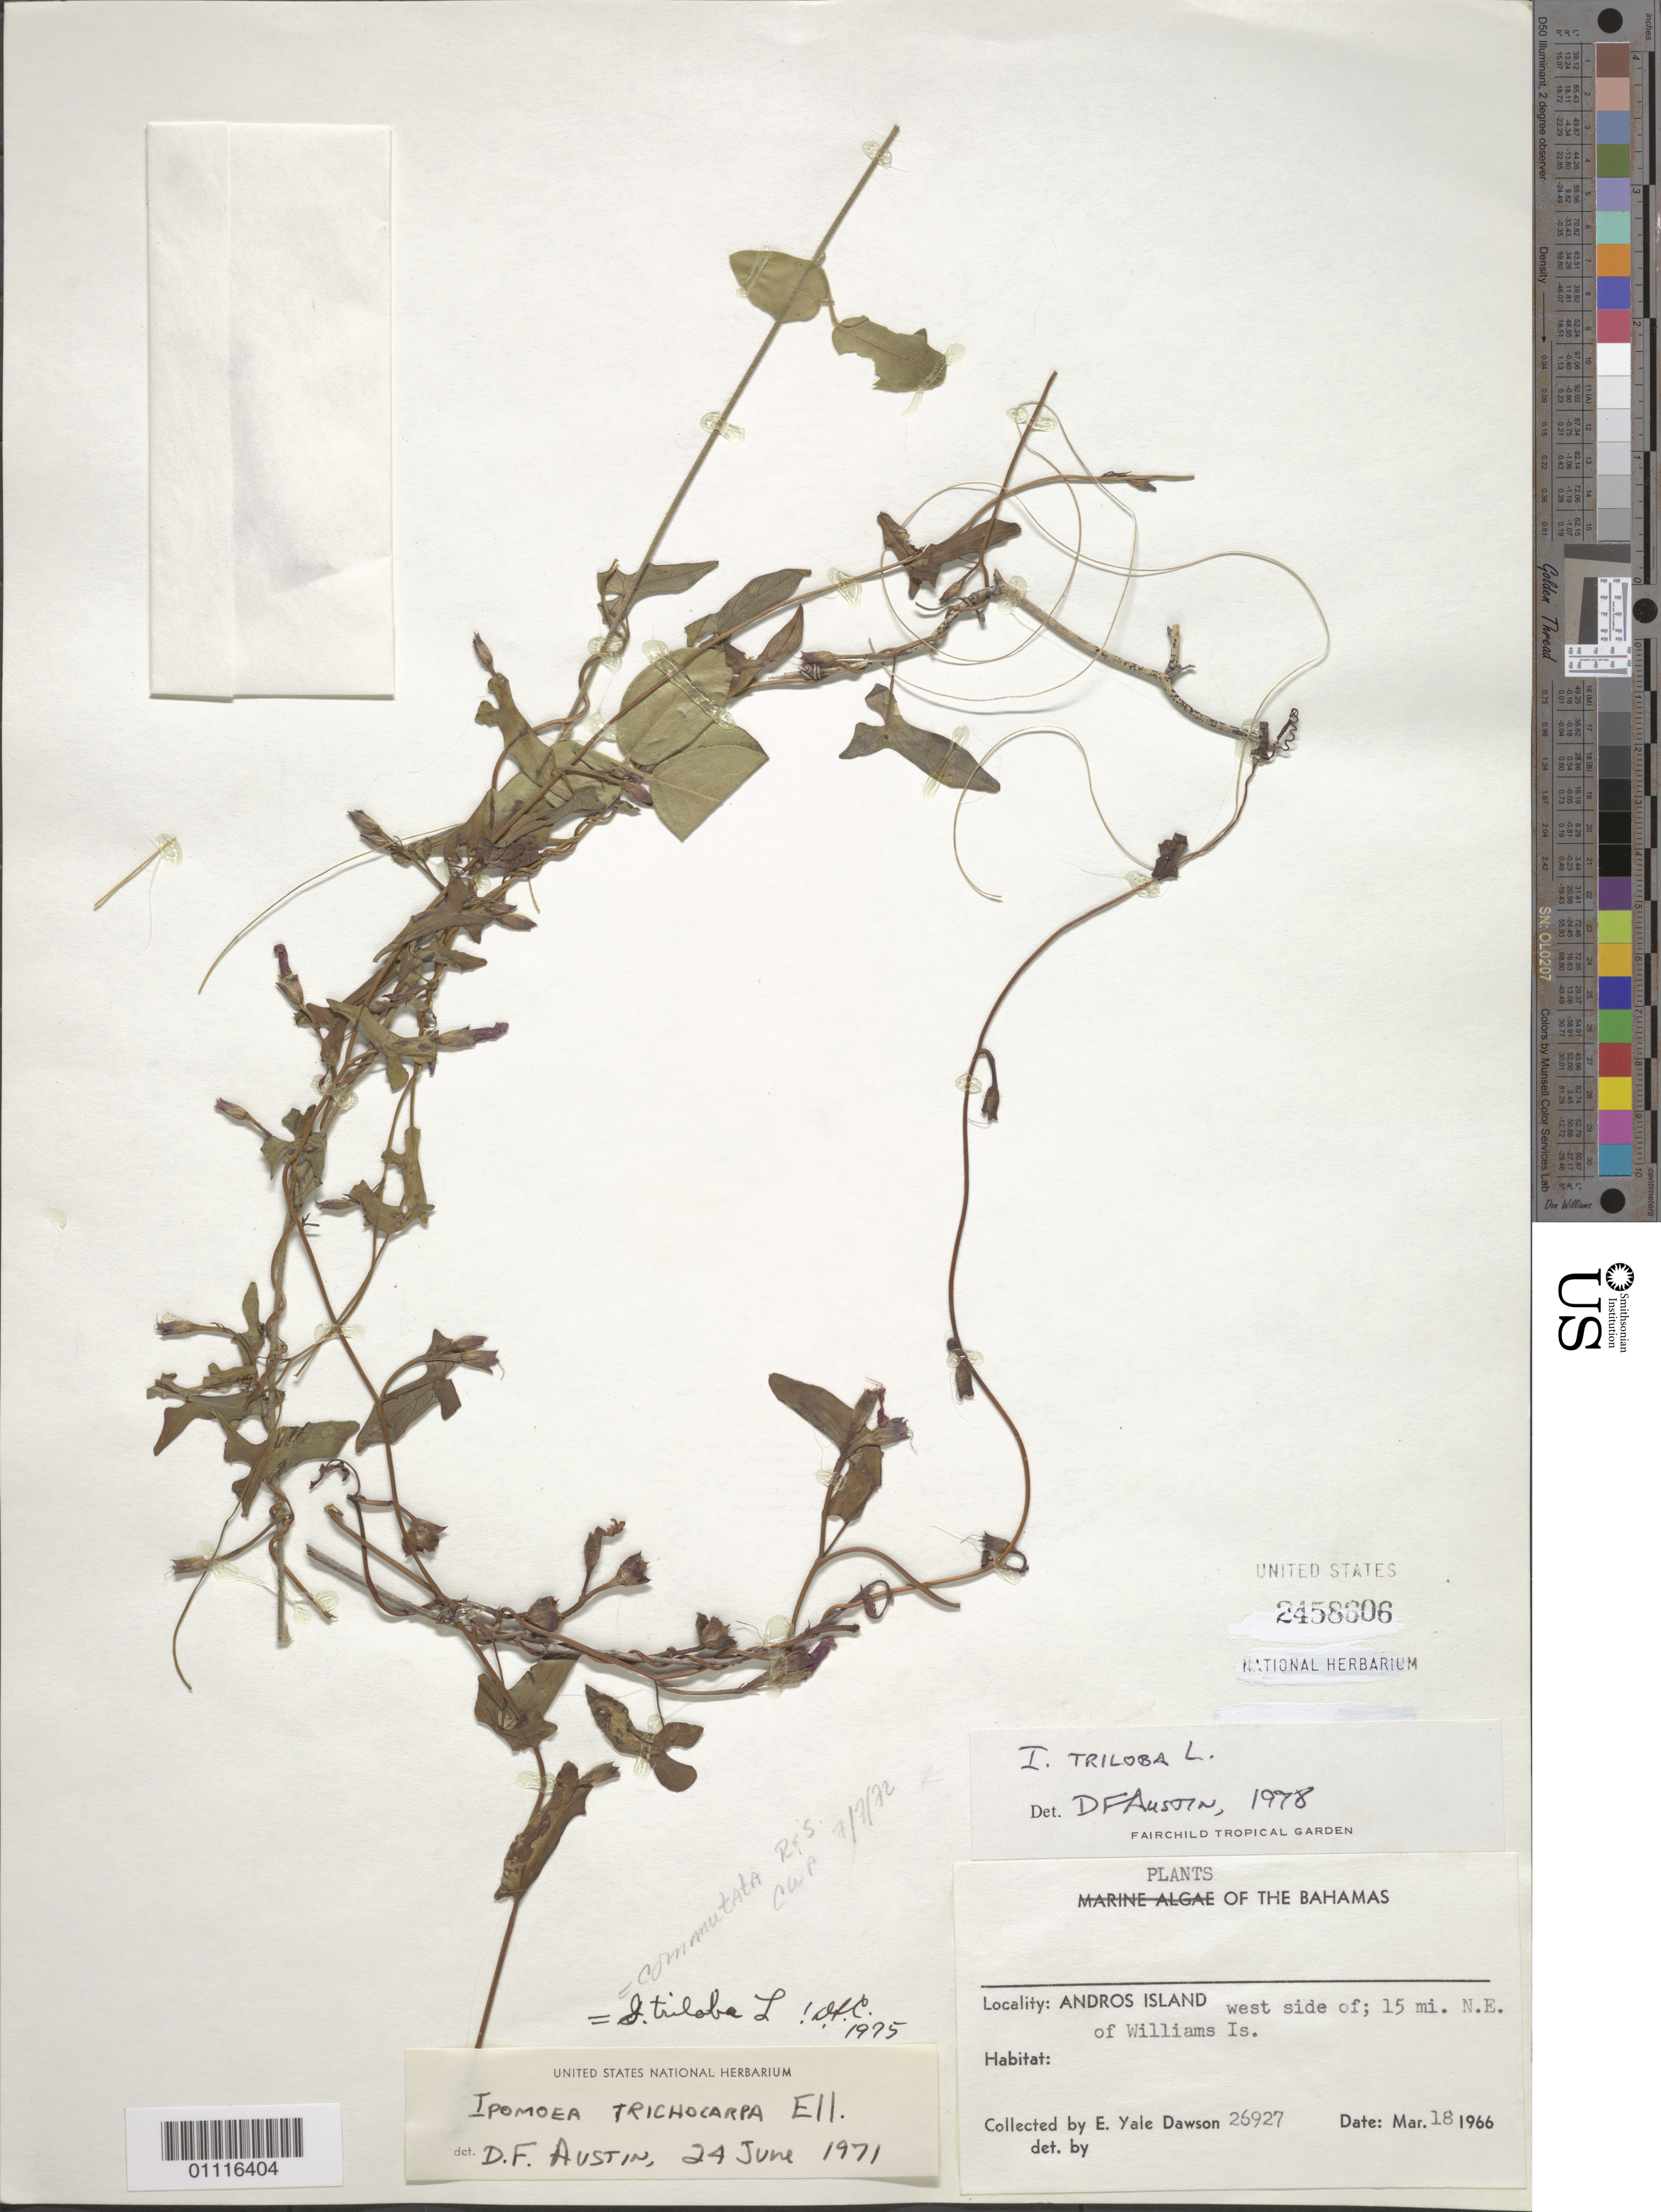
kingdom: Plantae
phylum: Tracheophyta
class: Magnoliopsida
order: Solanales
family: Convolvulaceae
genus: Ipomoea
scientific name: Ipomoea triloba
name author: L.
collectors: E. Y. Dawson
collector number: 26927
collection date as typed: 18 Mar 1966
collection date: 1966-03-18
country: Bahamas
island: Andros I.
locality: W side of; 15 mi. NE of Williams Is.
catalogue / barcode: US 2458606